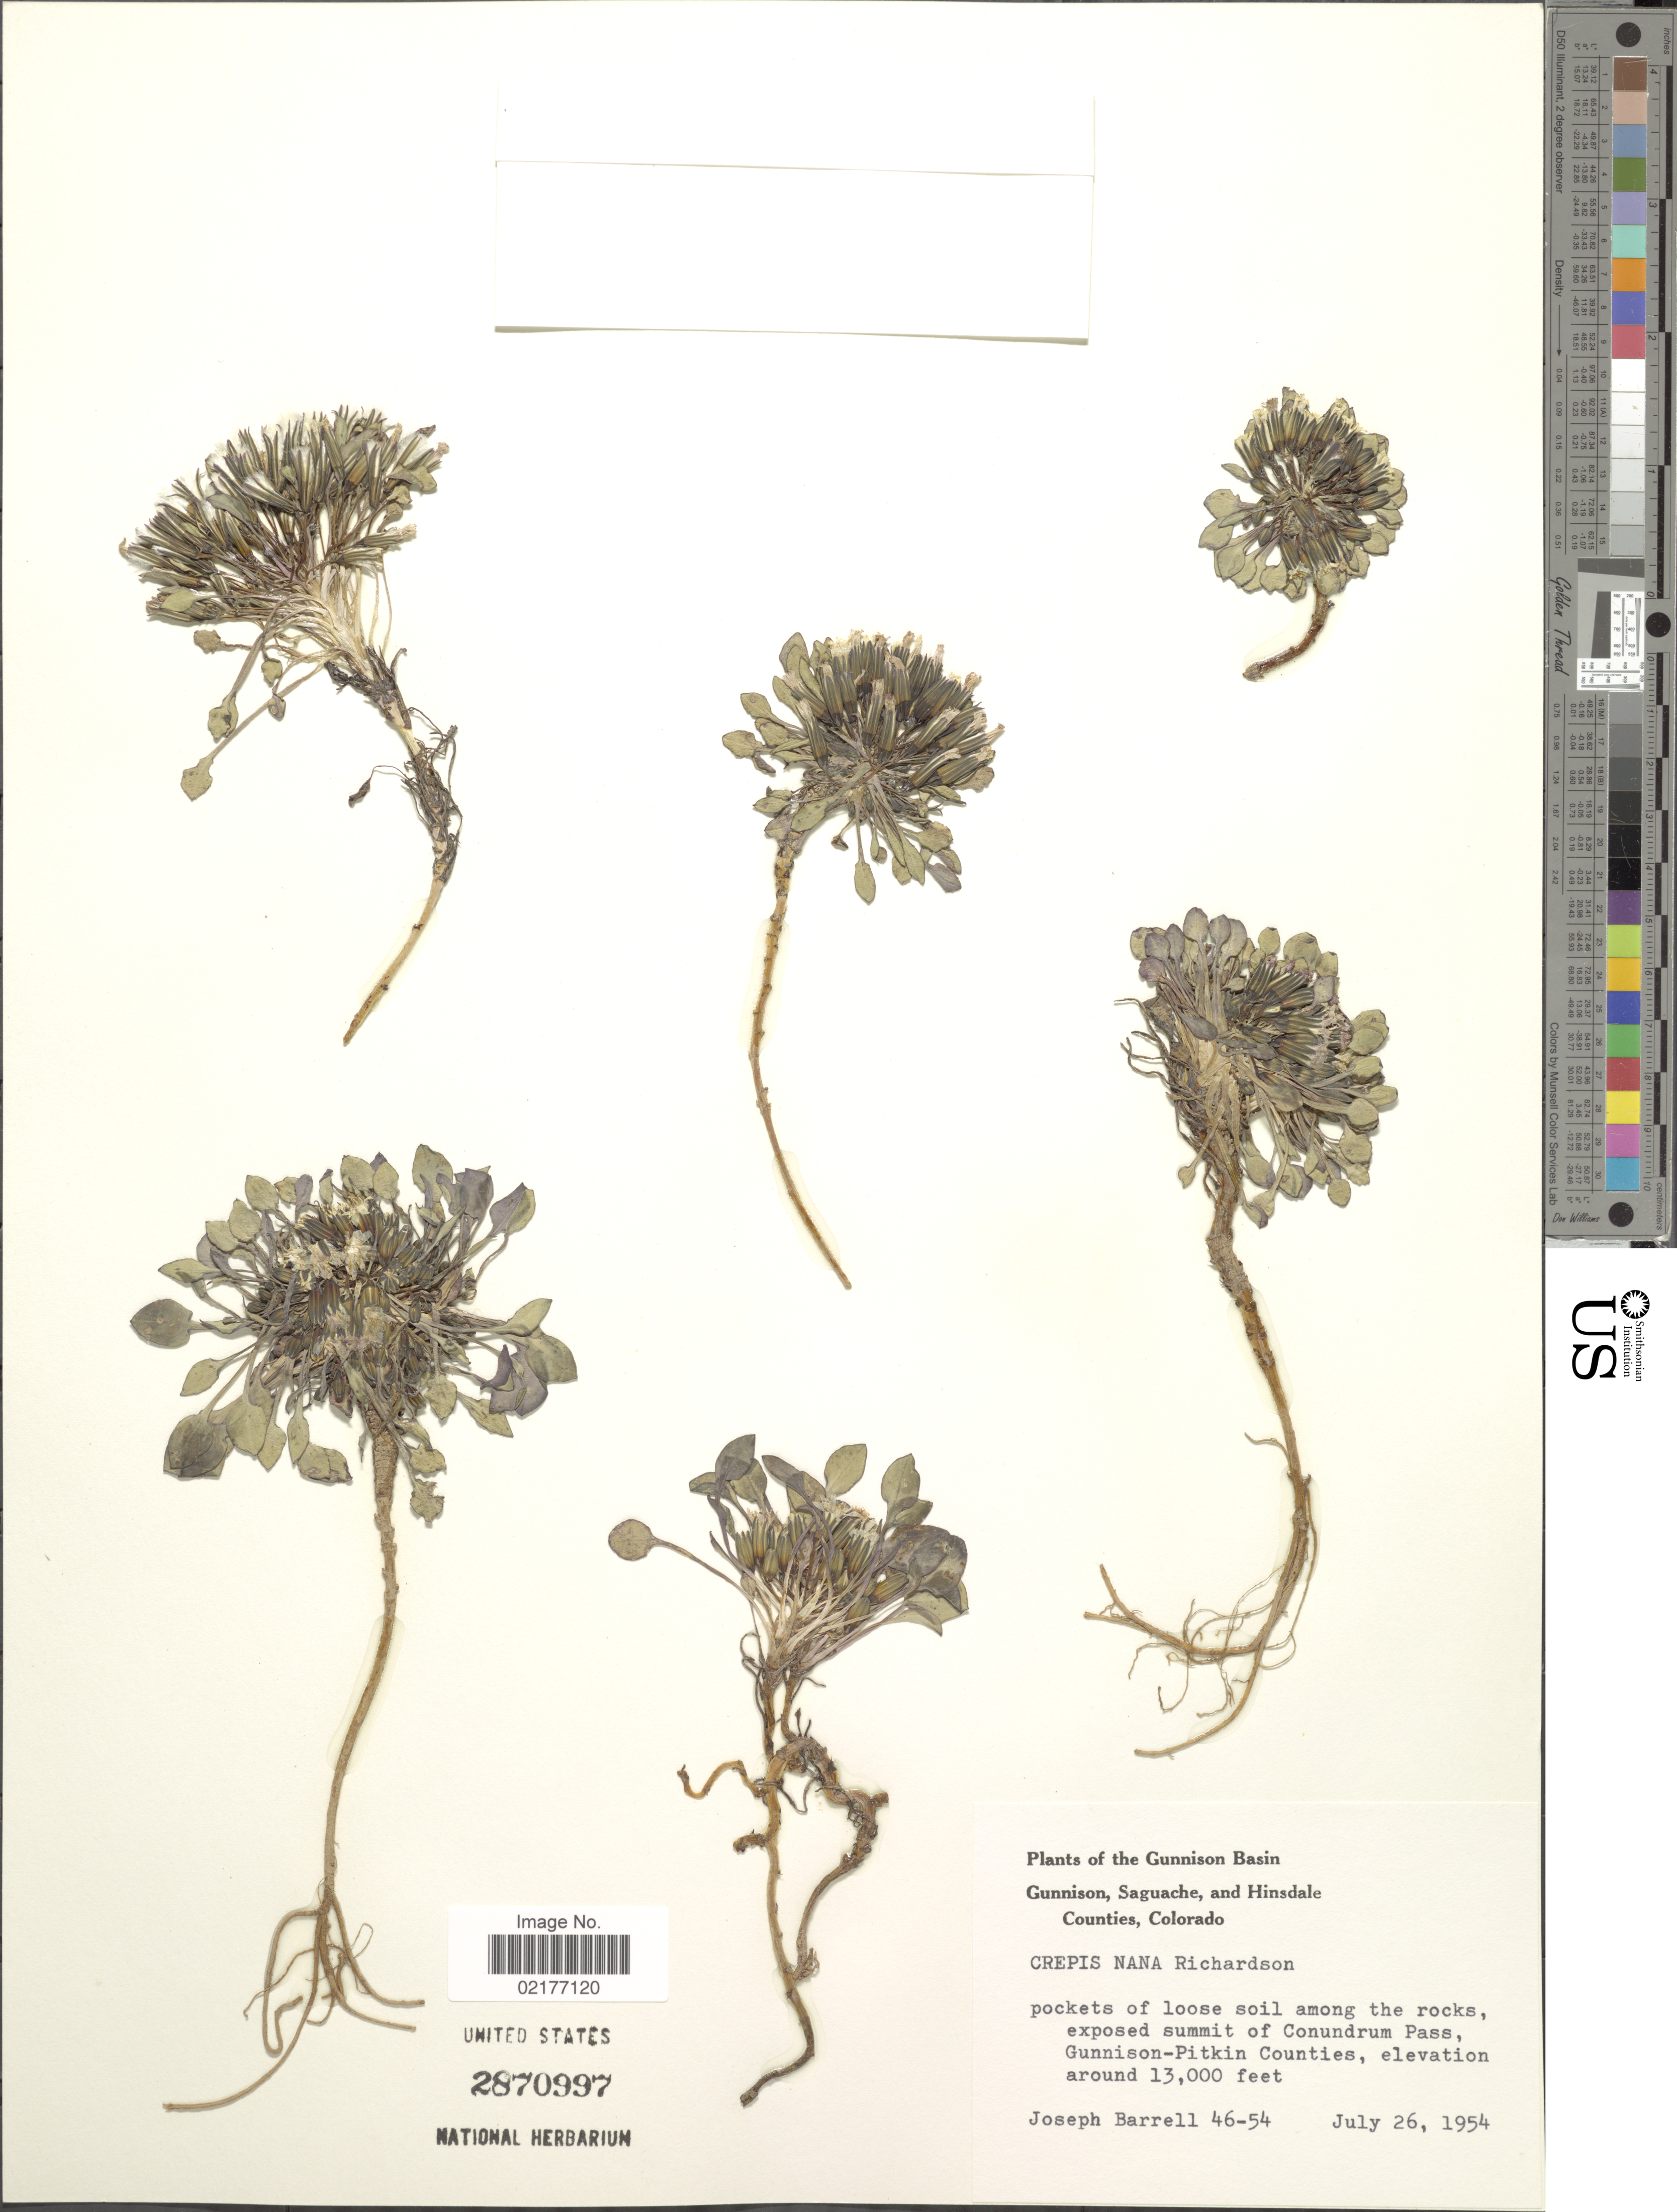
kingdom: Plantae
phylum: Tracheophyta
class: Magnoliopsida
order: Asterales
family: Asteraceae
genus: Askellia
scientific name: Askellia pygmaea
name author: (Ledeb.) Sennikov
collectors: J. Barrell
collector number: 46-54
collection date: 1954-07-26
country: United States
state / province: Colorado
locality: The Gunnison Basin, Gunnison, Saguache, and Hinsdale Counties, Colorado, pockets of loose soil among the rocks, exposed summit of Conundrum Pass, Gunnison-Pitkin Counties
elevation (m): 3962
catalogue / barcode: US 2870997